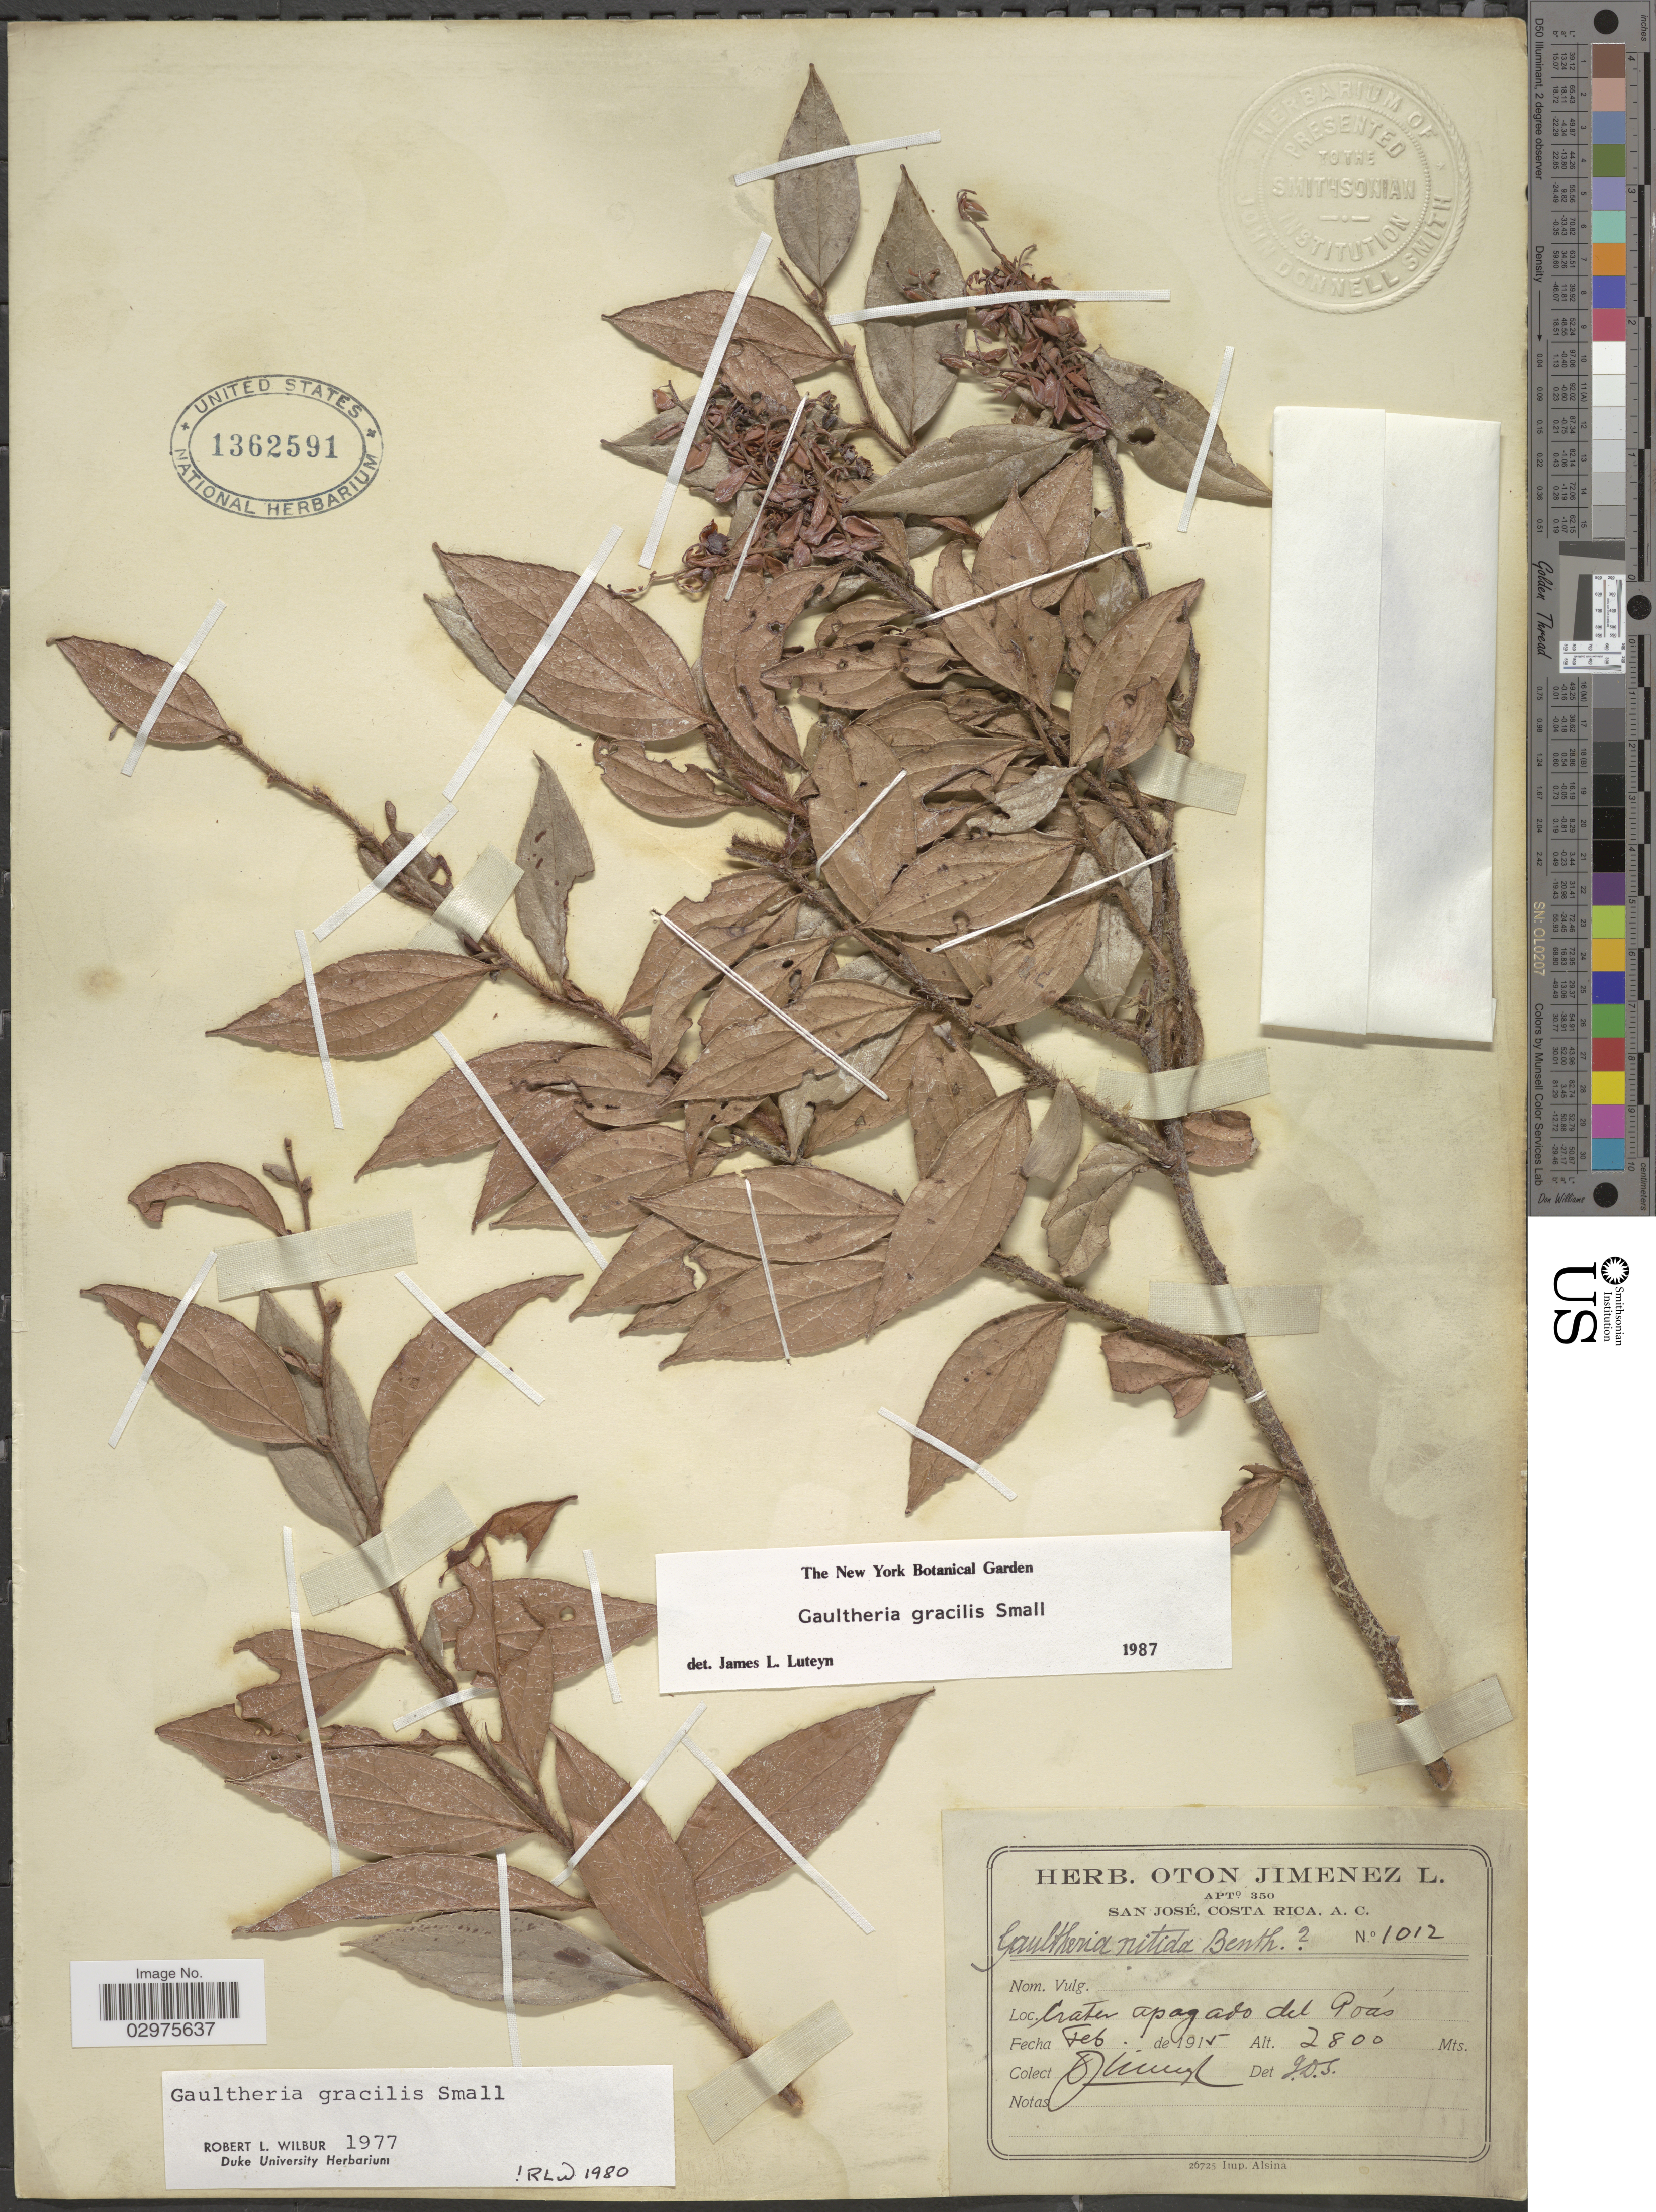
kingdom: Plantae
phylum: Tracheophyta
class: Magnoliopsida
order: Ericales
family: Ericaceae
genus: Gaultheria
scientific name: Gaultheria gracilis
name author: Small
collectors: O. Jiménez L.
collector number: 1012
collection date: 1915-02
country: Costa Rica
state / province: San José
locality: Crater apagado del Poás.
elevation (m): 2800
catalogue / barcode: US 1362591